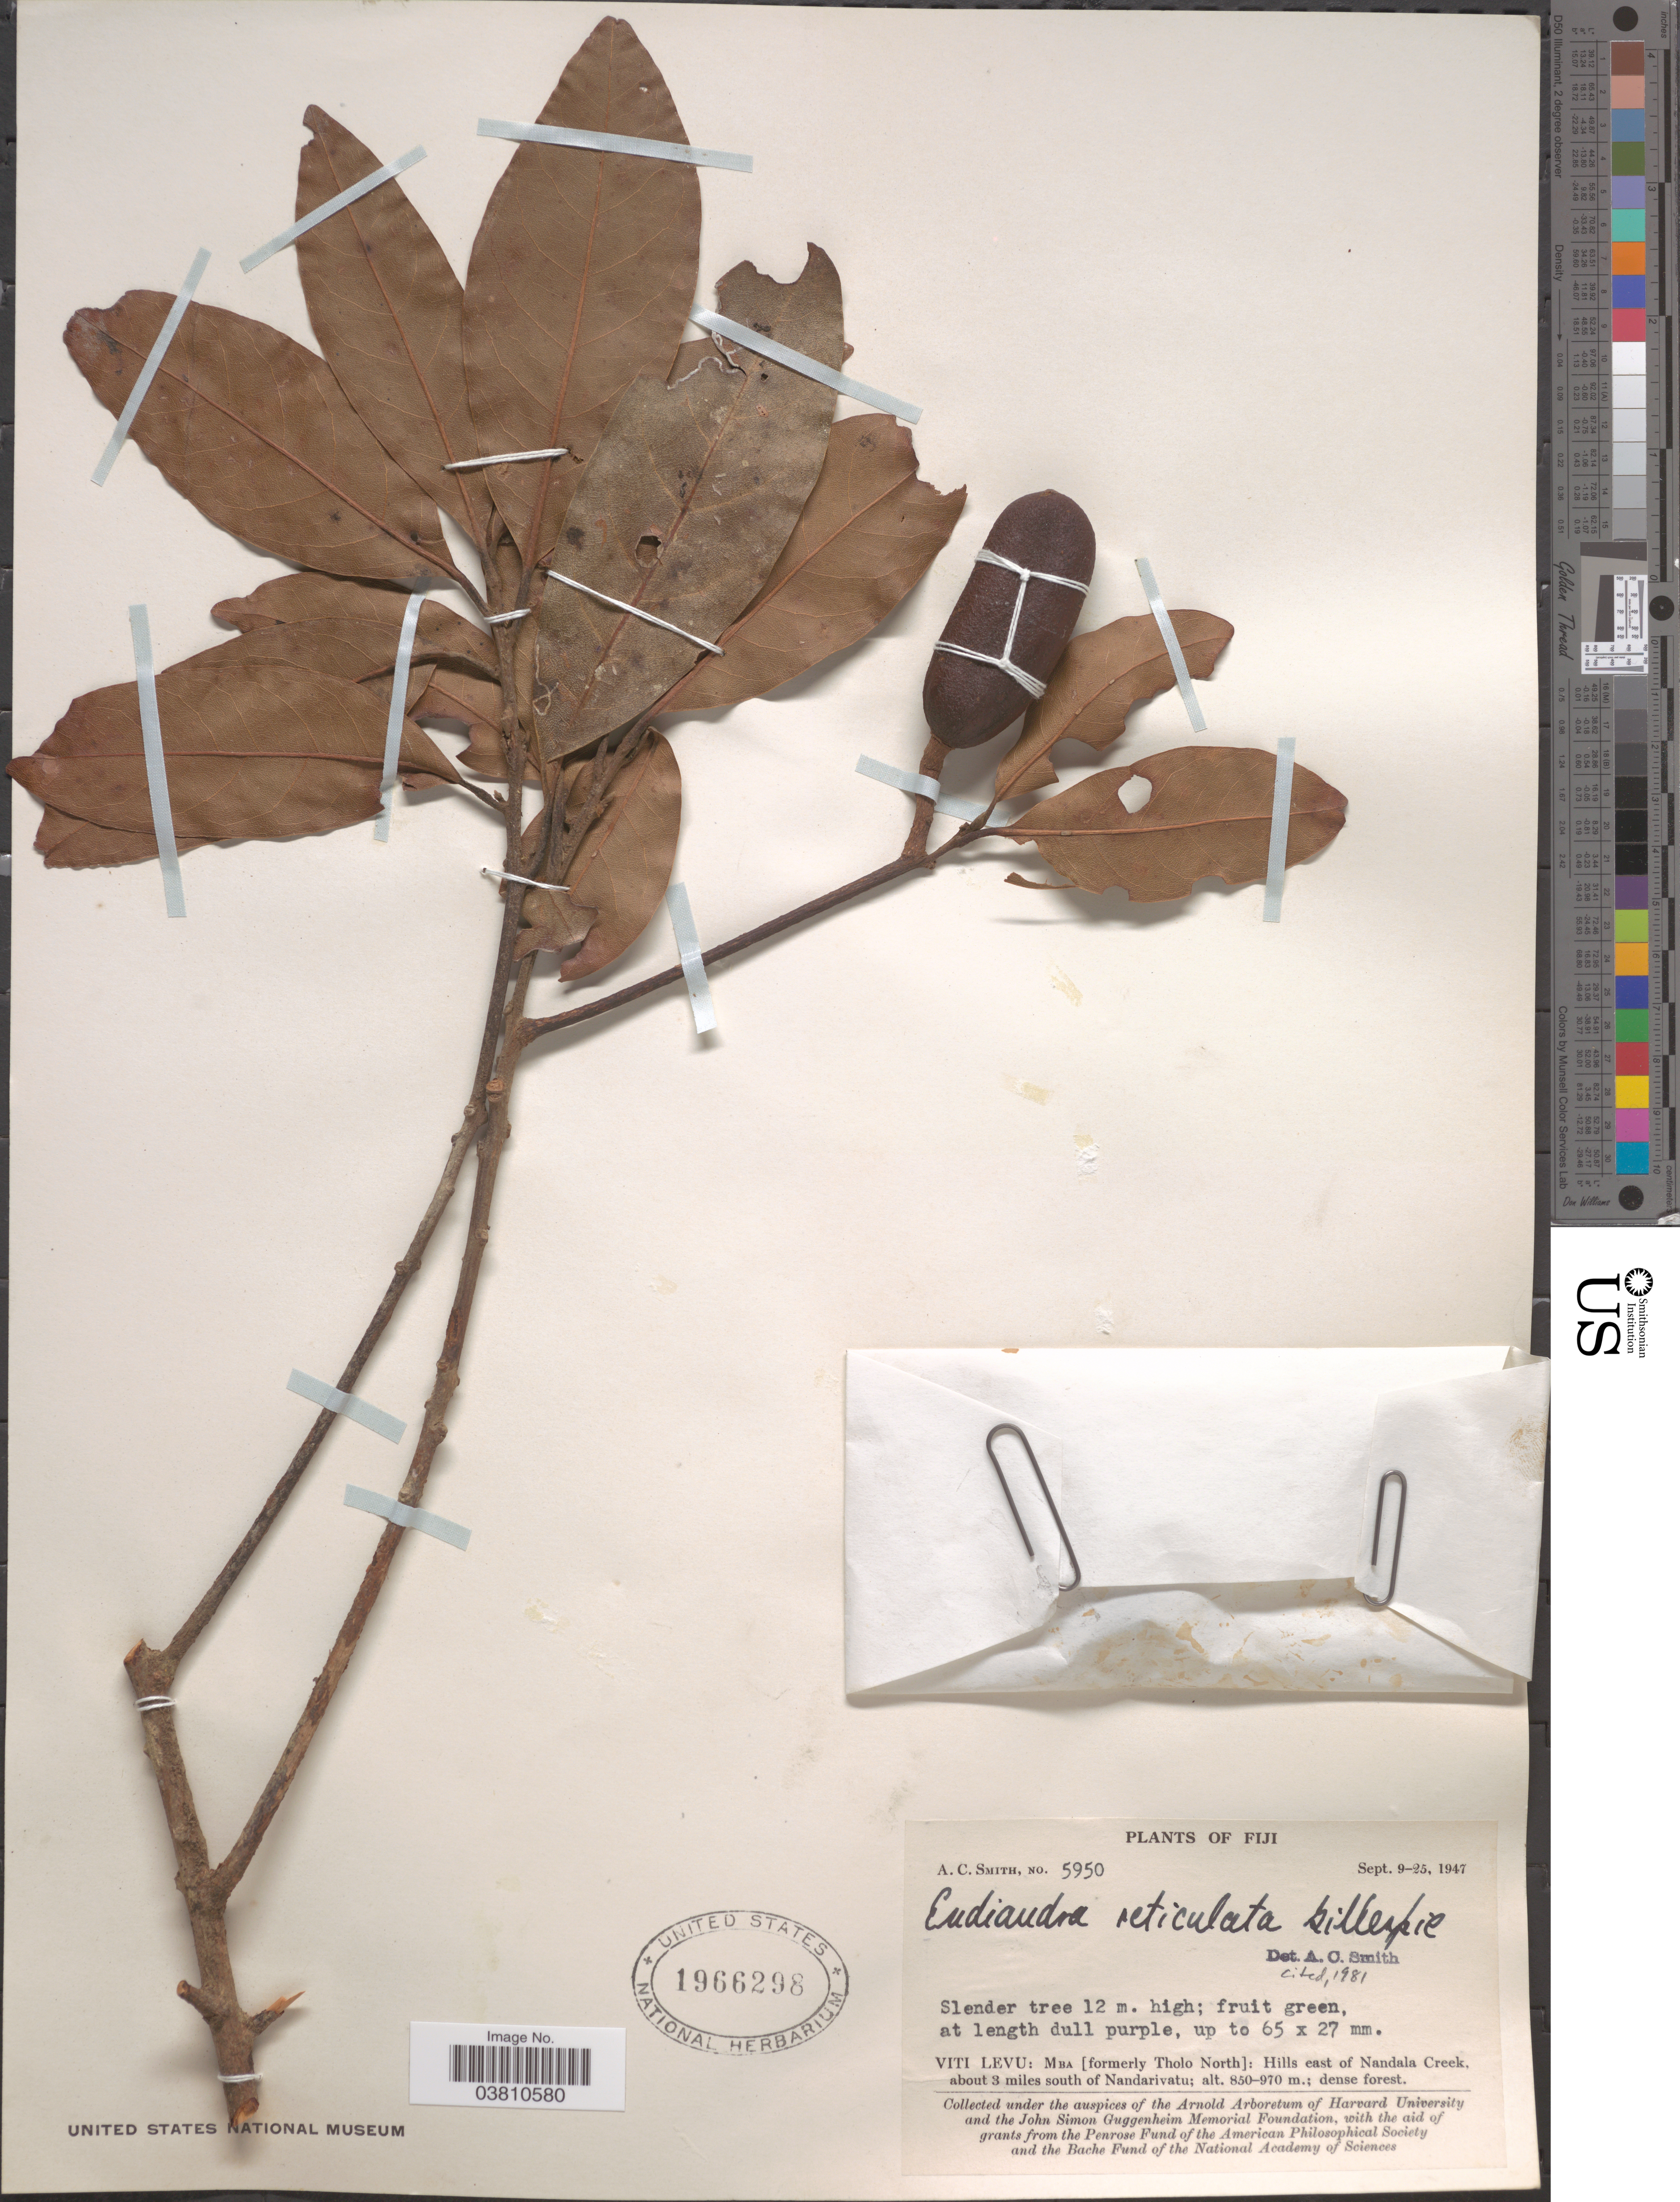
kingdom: Plantae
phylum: Tracheophyta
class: Magnoliopsida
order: Laurales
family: Lauraceae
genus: Endiandra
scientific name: Endiandra reticulata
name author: C.T. White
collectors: A. C. Smith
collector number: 5950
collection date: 1947-09-09/1947-09-25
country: Fiji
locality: Viti Levu: Mba [formerly Tholo North]: Hills east of Nandala Creek, about 3 miles south of Nandarivatu.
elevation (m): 850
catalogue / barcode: US 1966298